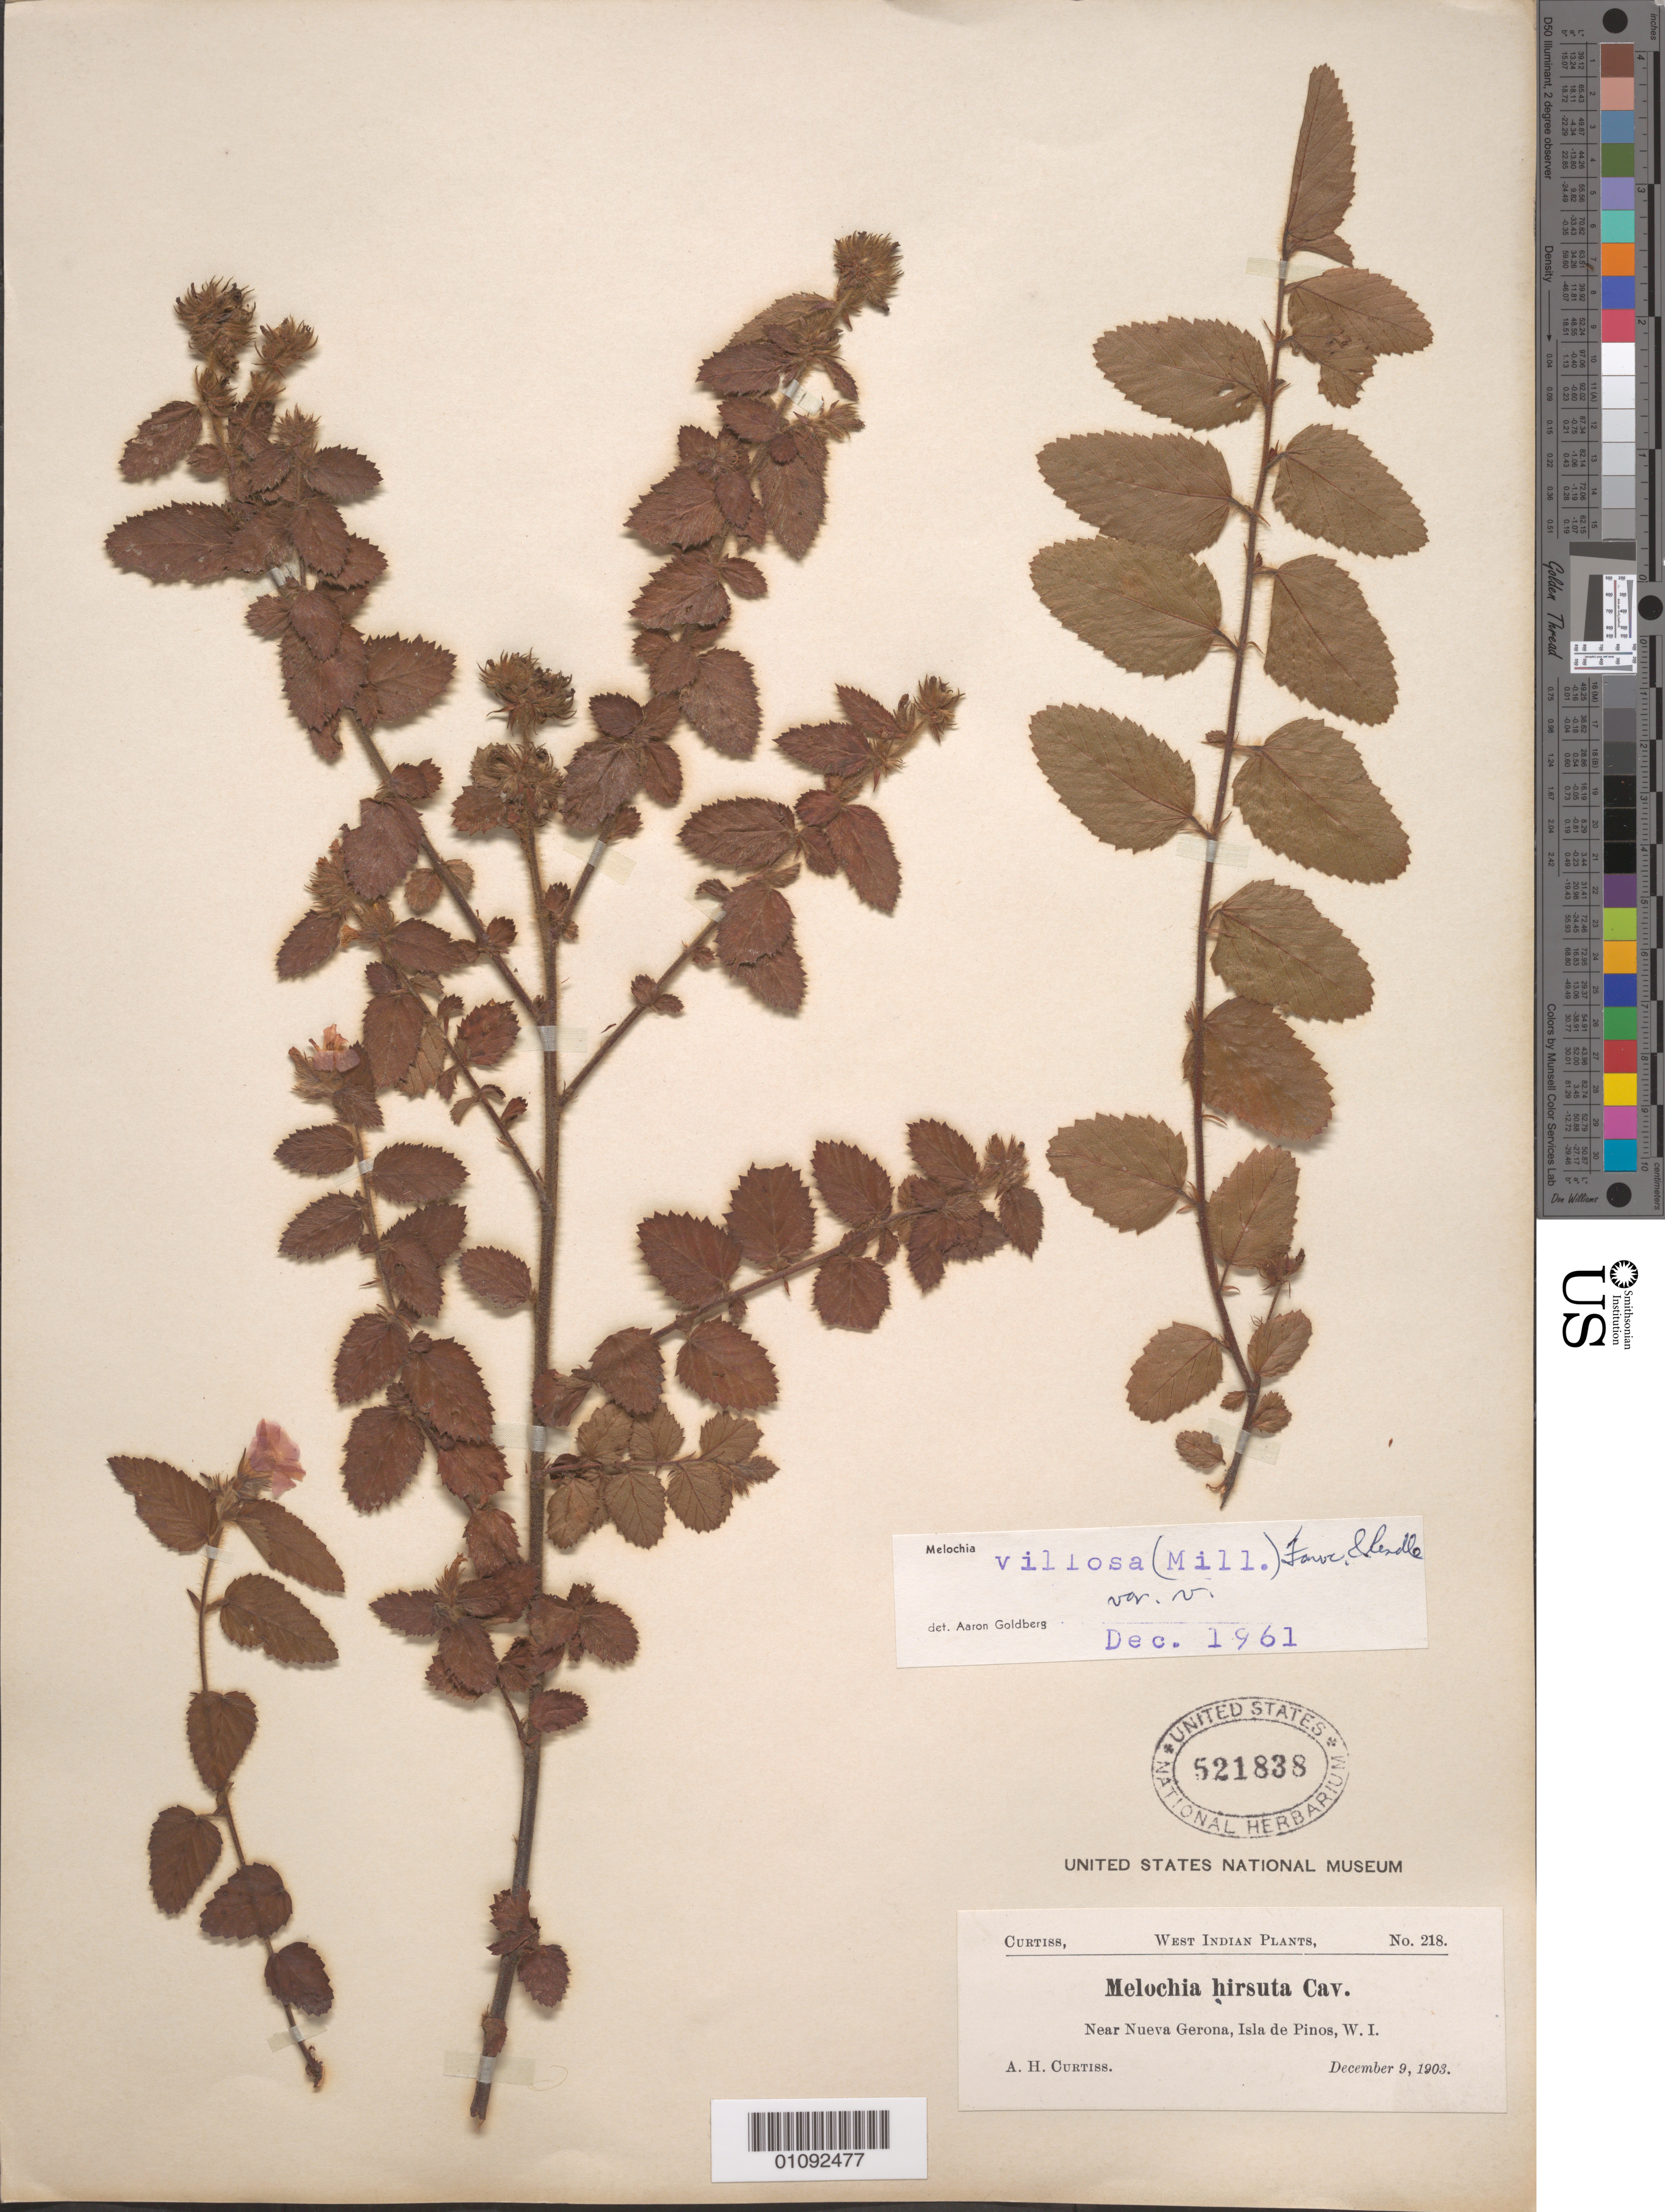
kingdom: Plantae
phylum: Tracheophyta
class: Magnoliopsida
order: Malvales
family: Malvaceae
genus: Melochia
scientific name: Melochia spicata var. spicata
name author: (L.) Fryxell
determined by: Dorr, L. J., (BOT), Smithsonian Institution - National Museum of Natural History (UNITED STATES)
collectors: A. H. Curtiss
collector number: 218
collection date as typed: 09 Dec 1903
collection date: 1903-12-09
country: Cuba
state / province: Isla de La Juventud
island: Isla de la Juventud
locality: Isle of Pines, Near Nueva Gerona, Isla de Pinos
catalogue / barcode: US 521838